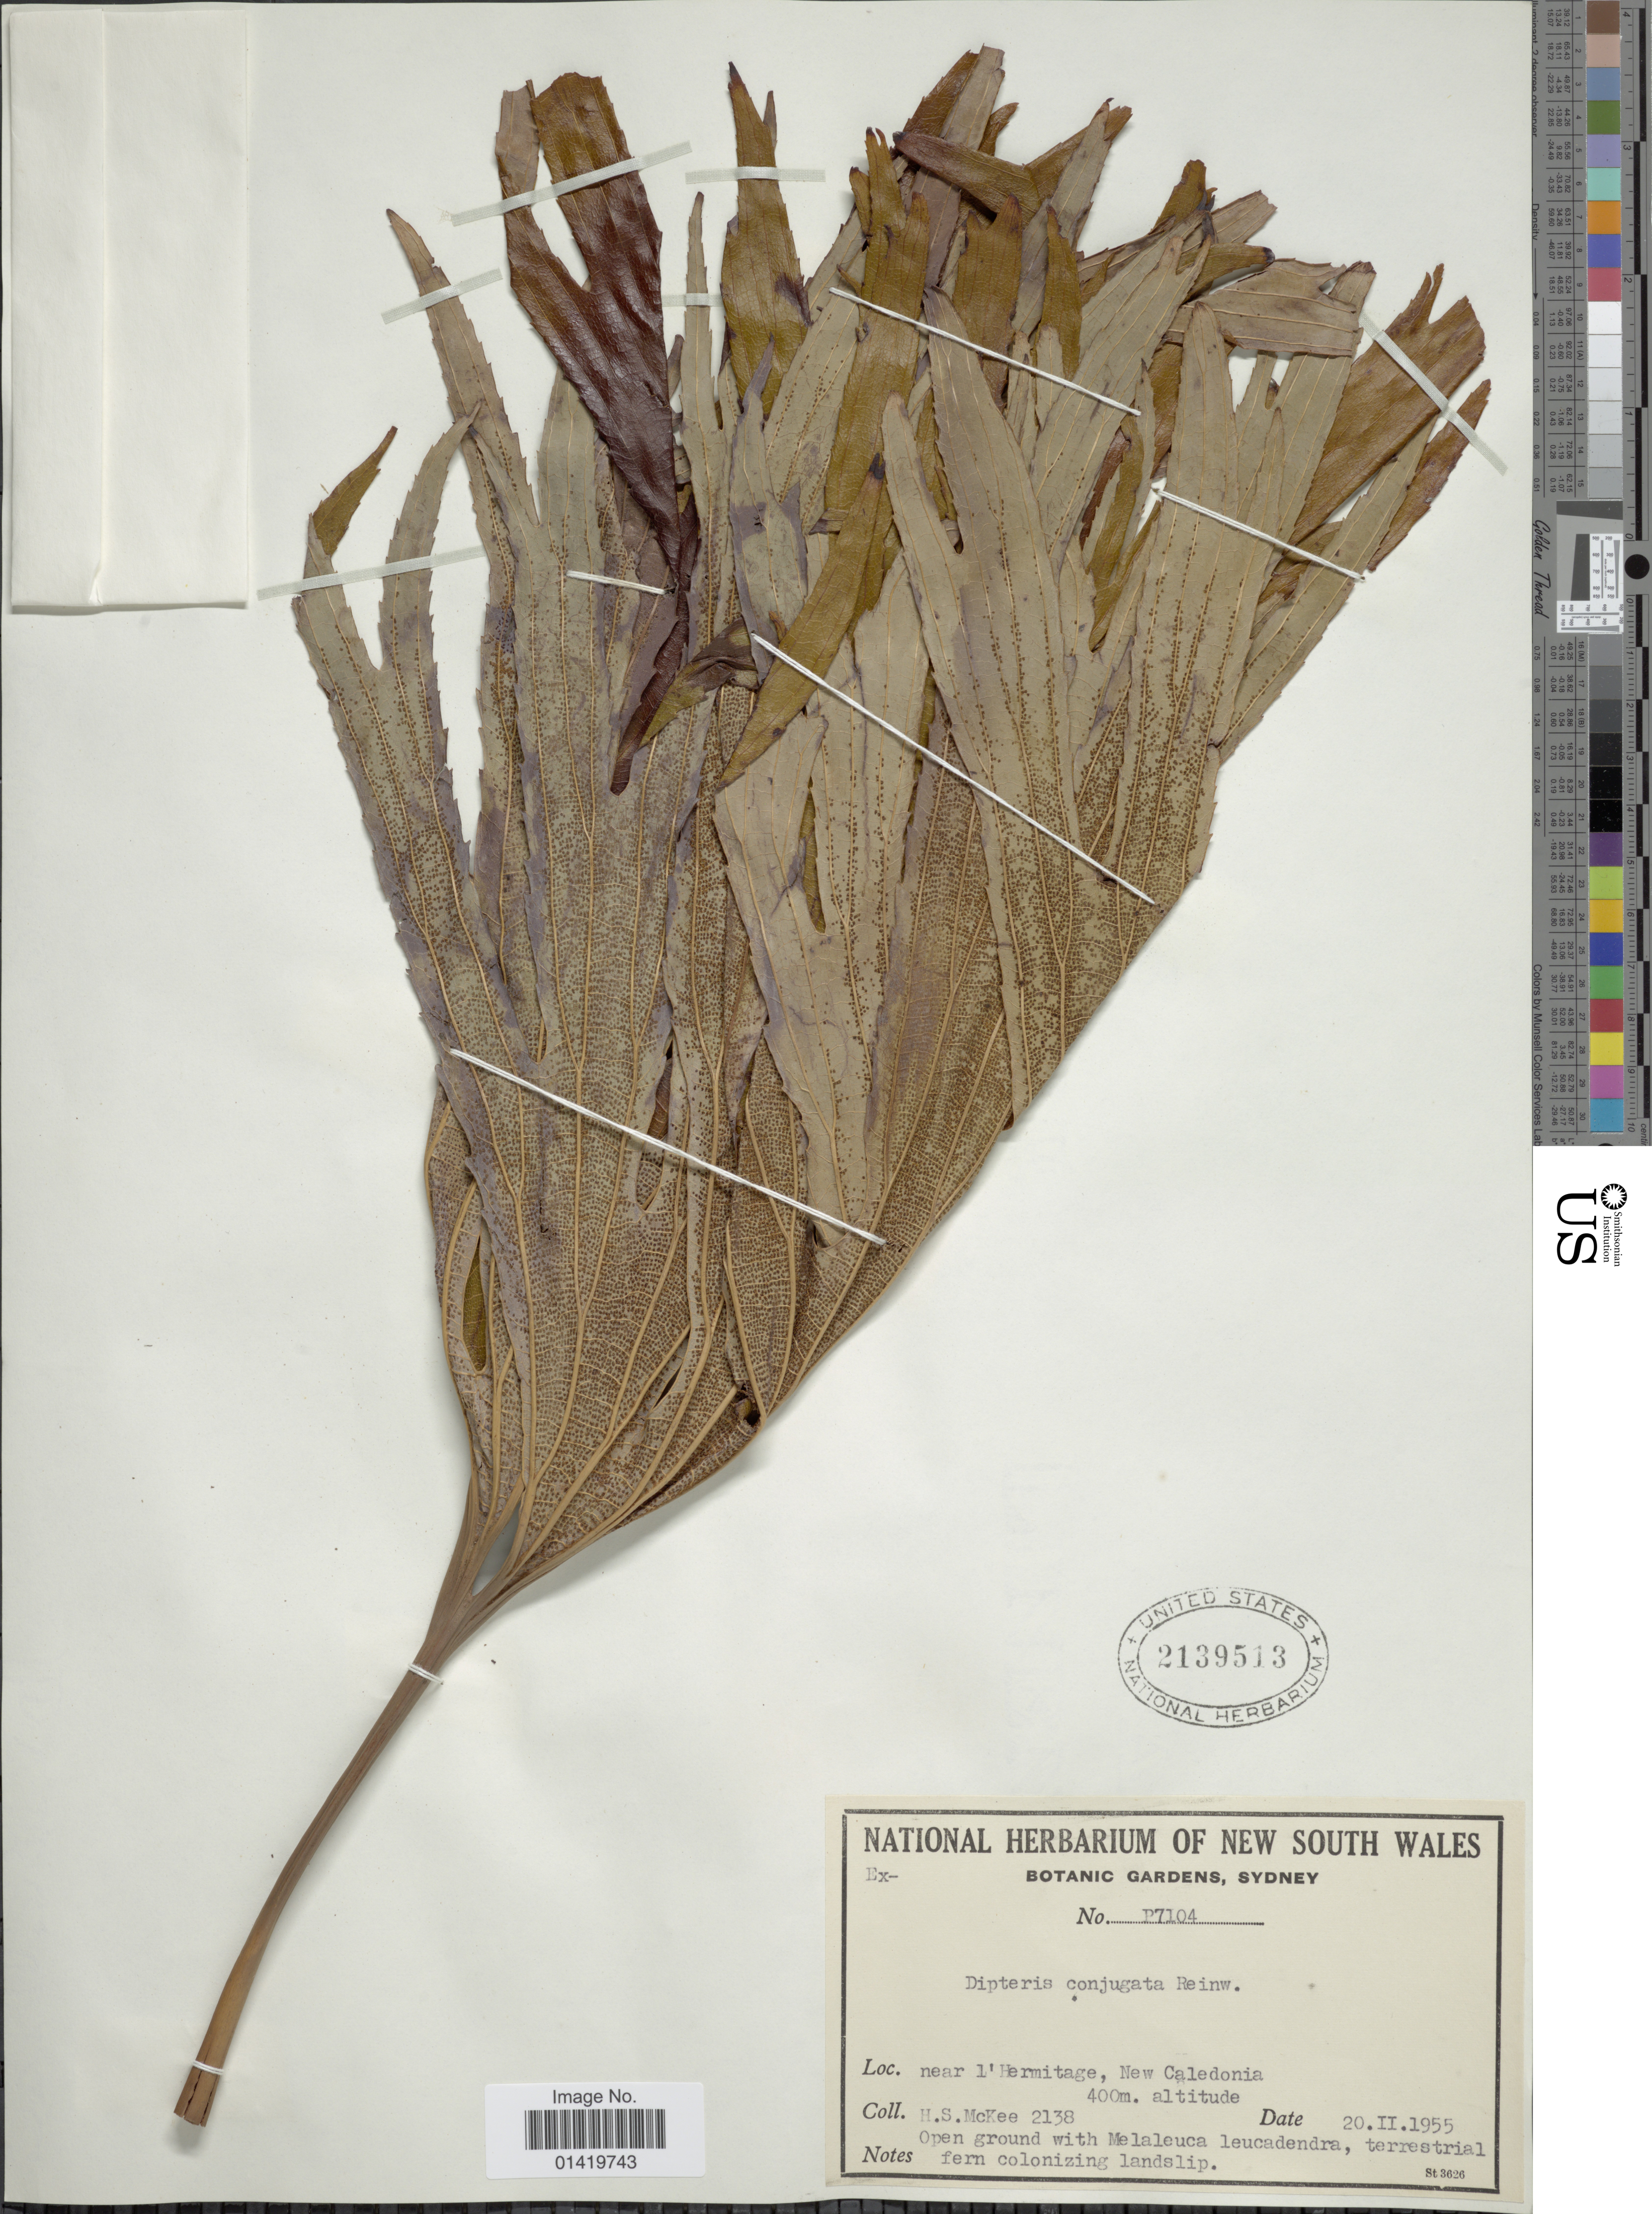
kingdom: Plantae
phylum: Tracheophyta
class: Polypodiopsida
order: Gleicheniales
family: Dipteridaceae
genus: Dipteris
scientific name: Dipteris conjugata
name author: Reinw.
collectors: H. S. McKee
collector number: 2138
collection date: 1955-02-20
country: New Caledonia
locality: Near l'Hermitage.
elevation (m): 400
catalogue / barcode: US 2139513